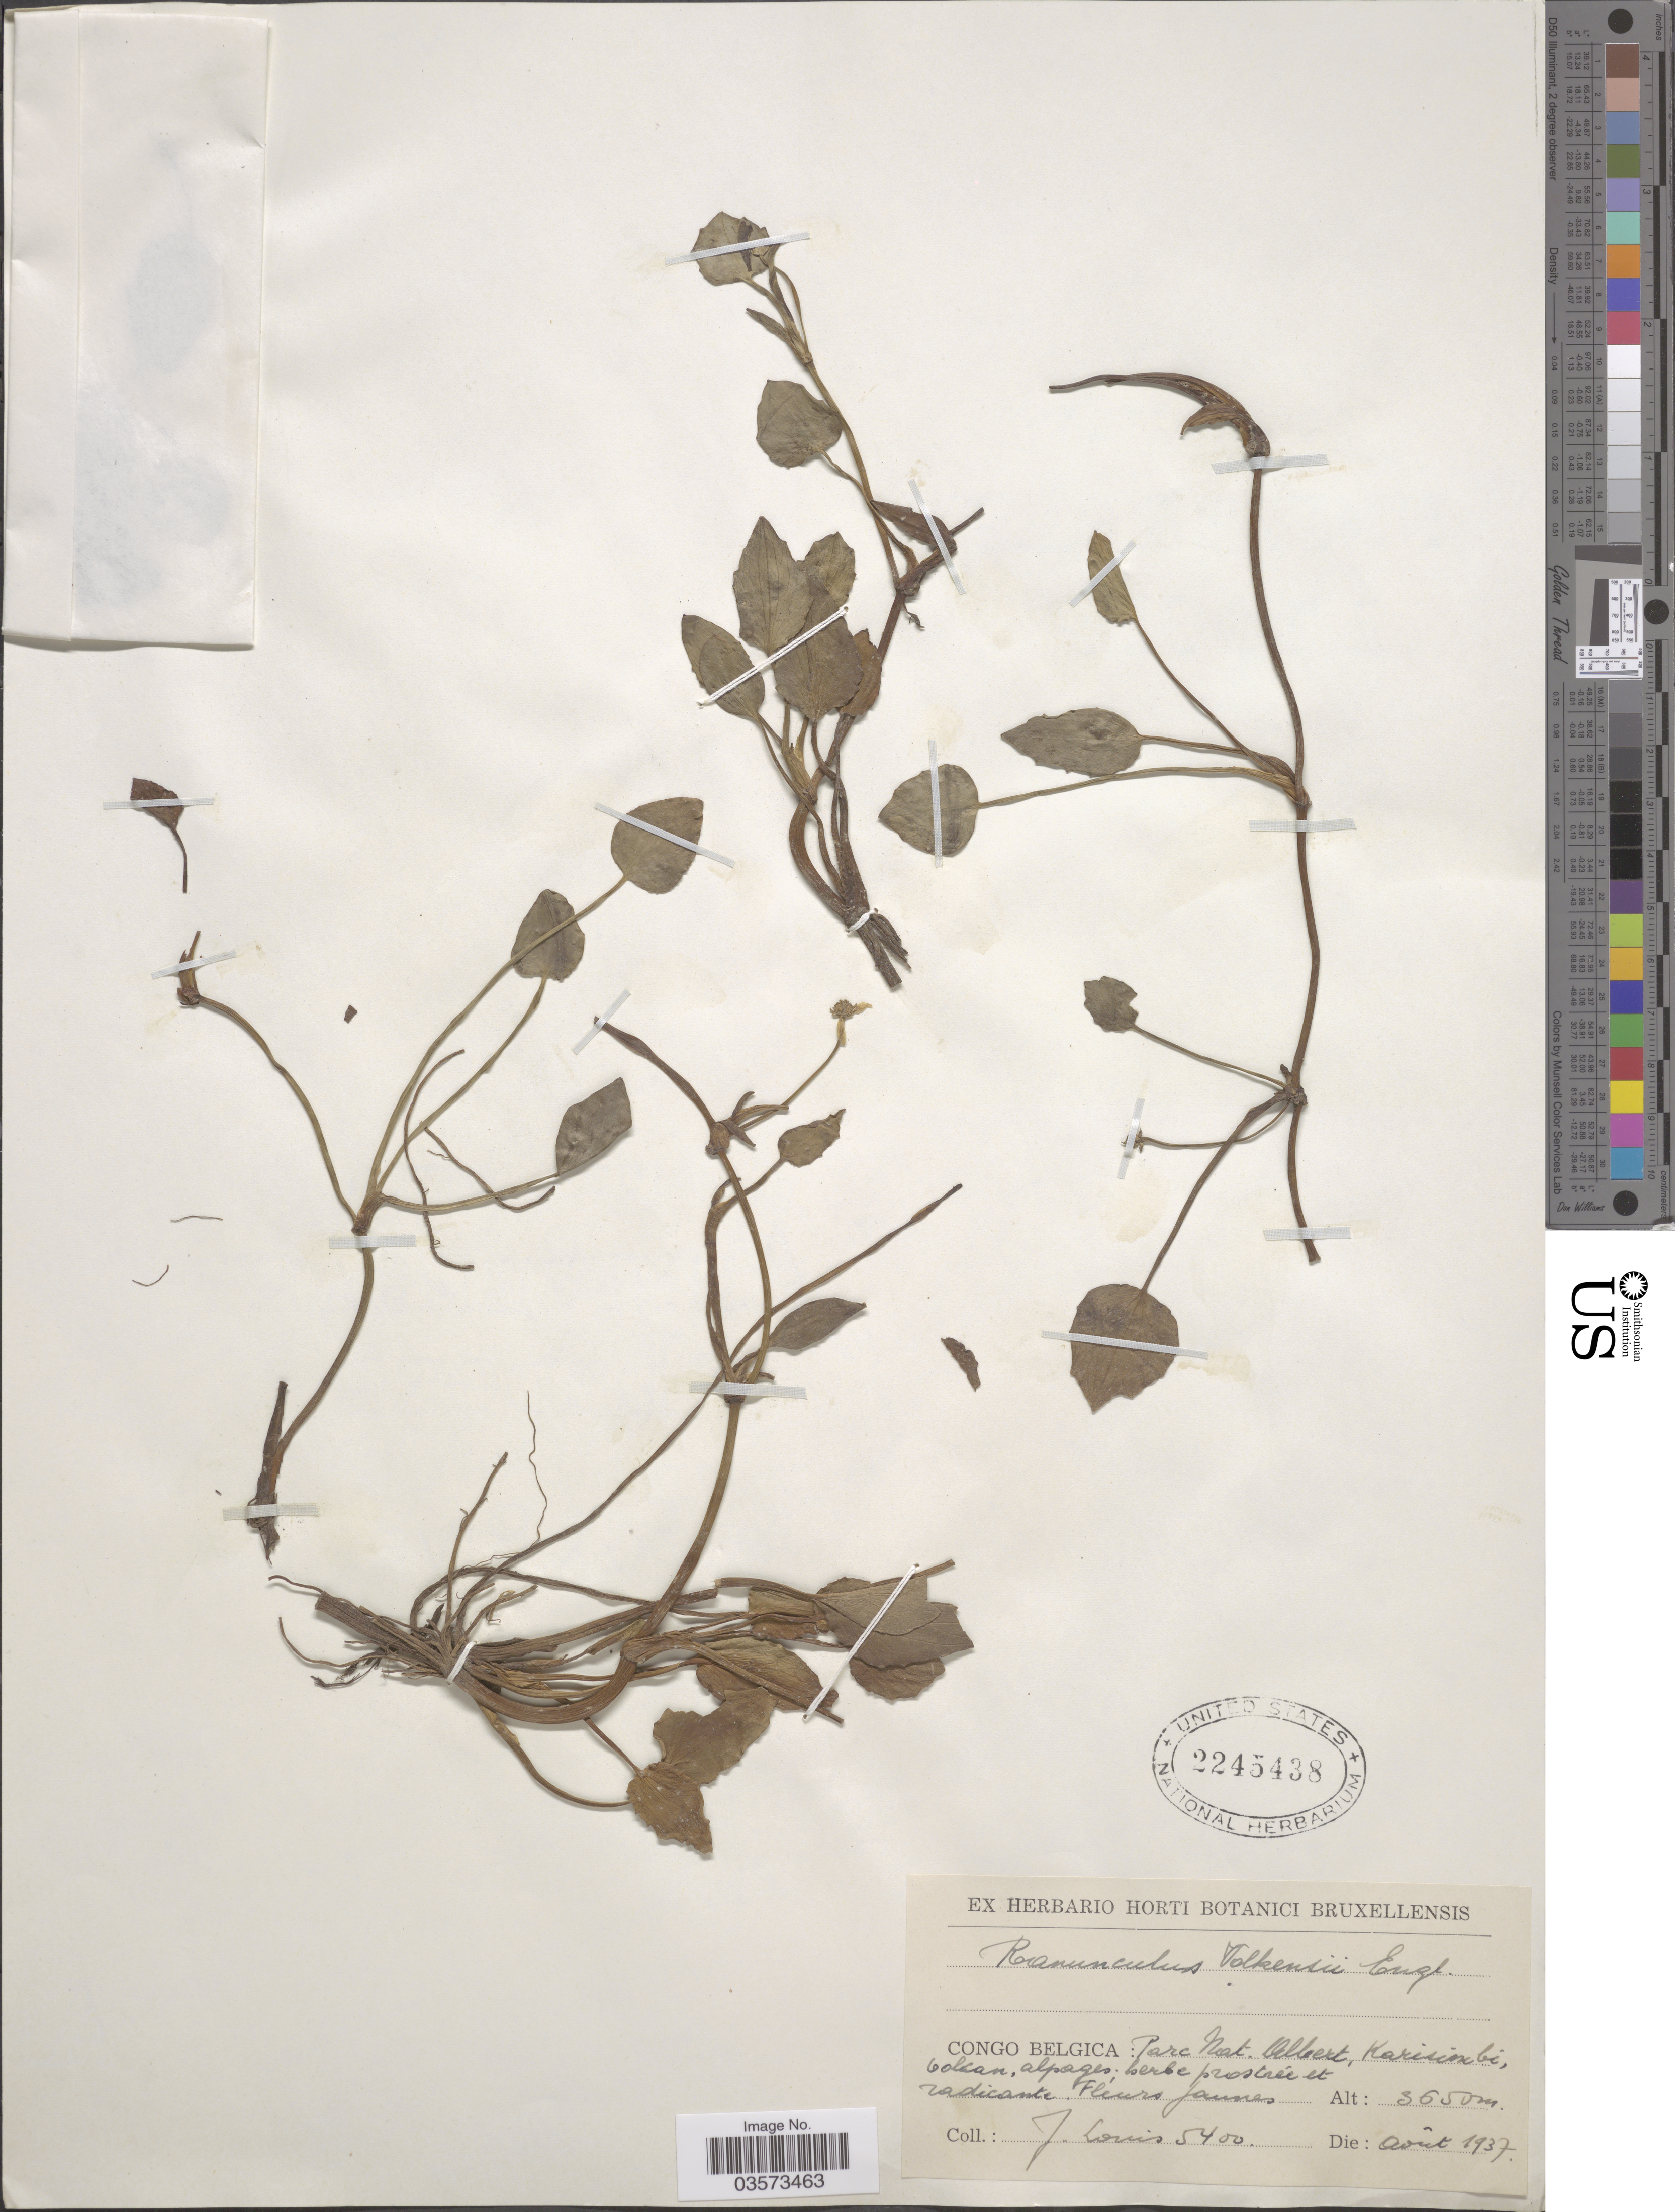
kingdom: Plantae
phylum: Tracheophyta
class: Magnoliopsida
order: Ranunculales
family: Ranunculaceae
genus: Ranunculus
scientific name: Ranunculus volkensii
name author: Engl.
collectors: J. Louis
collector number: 5400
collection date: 1937-08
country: Congo, Democratic Republic of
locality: Congo Belgica: Parc Nat. Albert, Karisimbi, Volcan.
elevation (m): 3650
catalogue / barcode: US 2245438